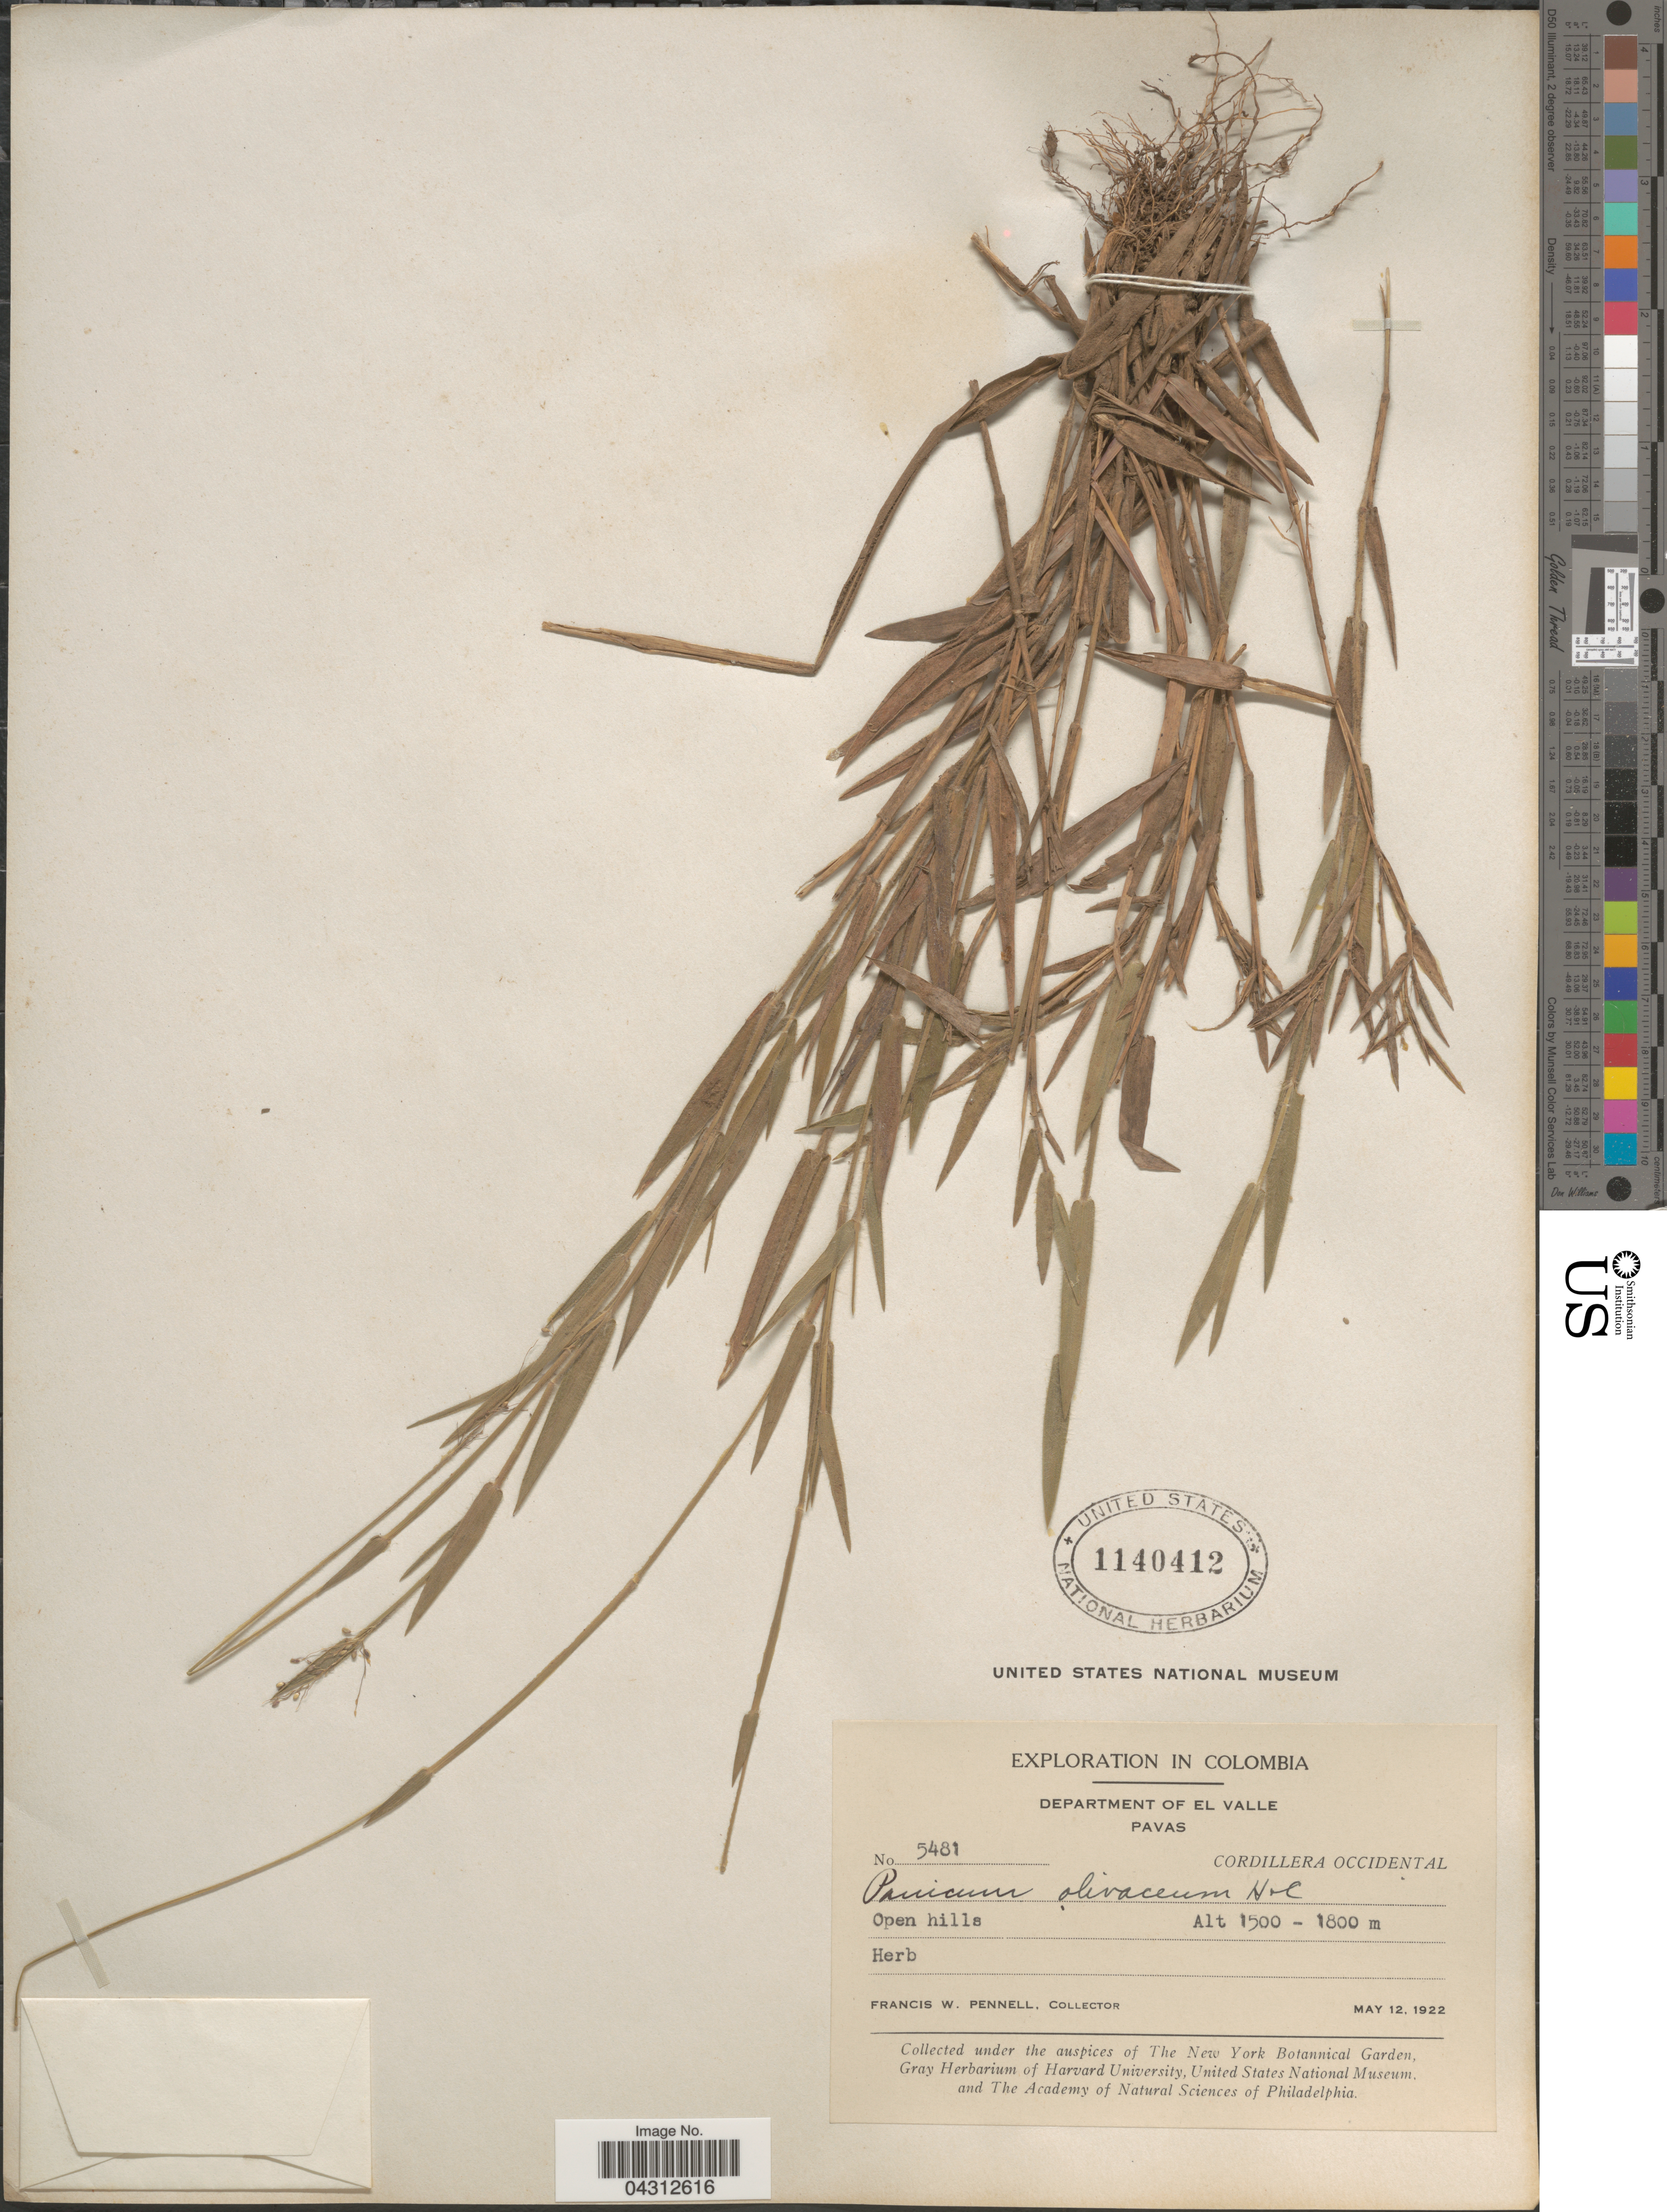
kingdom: Plantae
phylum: Tracheophyta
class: Liliopsida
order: Poales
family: Poaceae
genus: Dichanthelium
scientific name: Dichanthelium acuminatum var. acuminatum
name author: (Sw.) Gould & C.A. Clark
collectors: F. W. Pennell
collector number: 5481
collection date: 1922-05-12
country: Colombia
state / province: Valle del Cauca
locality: Exploration in Colombia. Department of El Valle. Pavas. Cordillera Occidental. Open hills.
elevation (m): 1500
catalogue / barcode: US 1140412